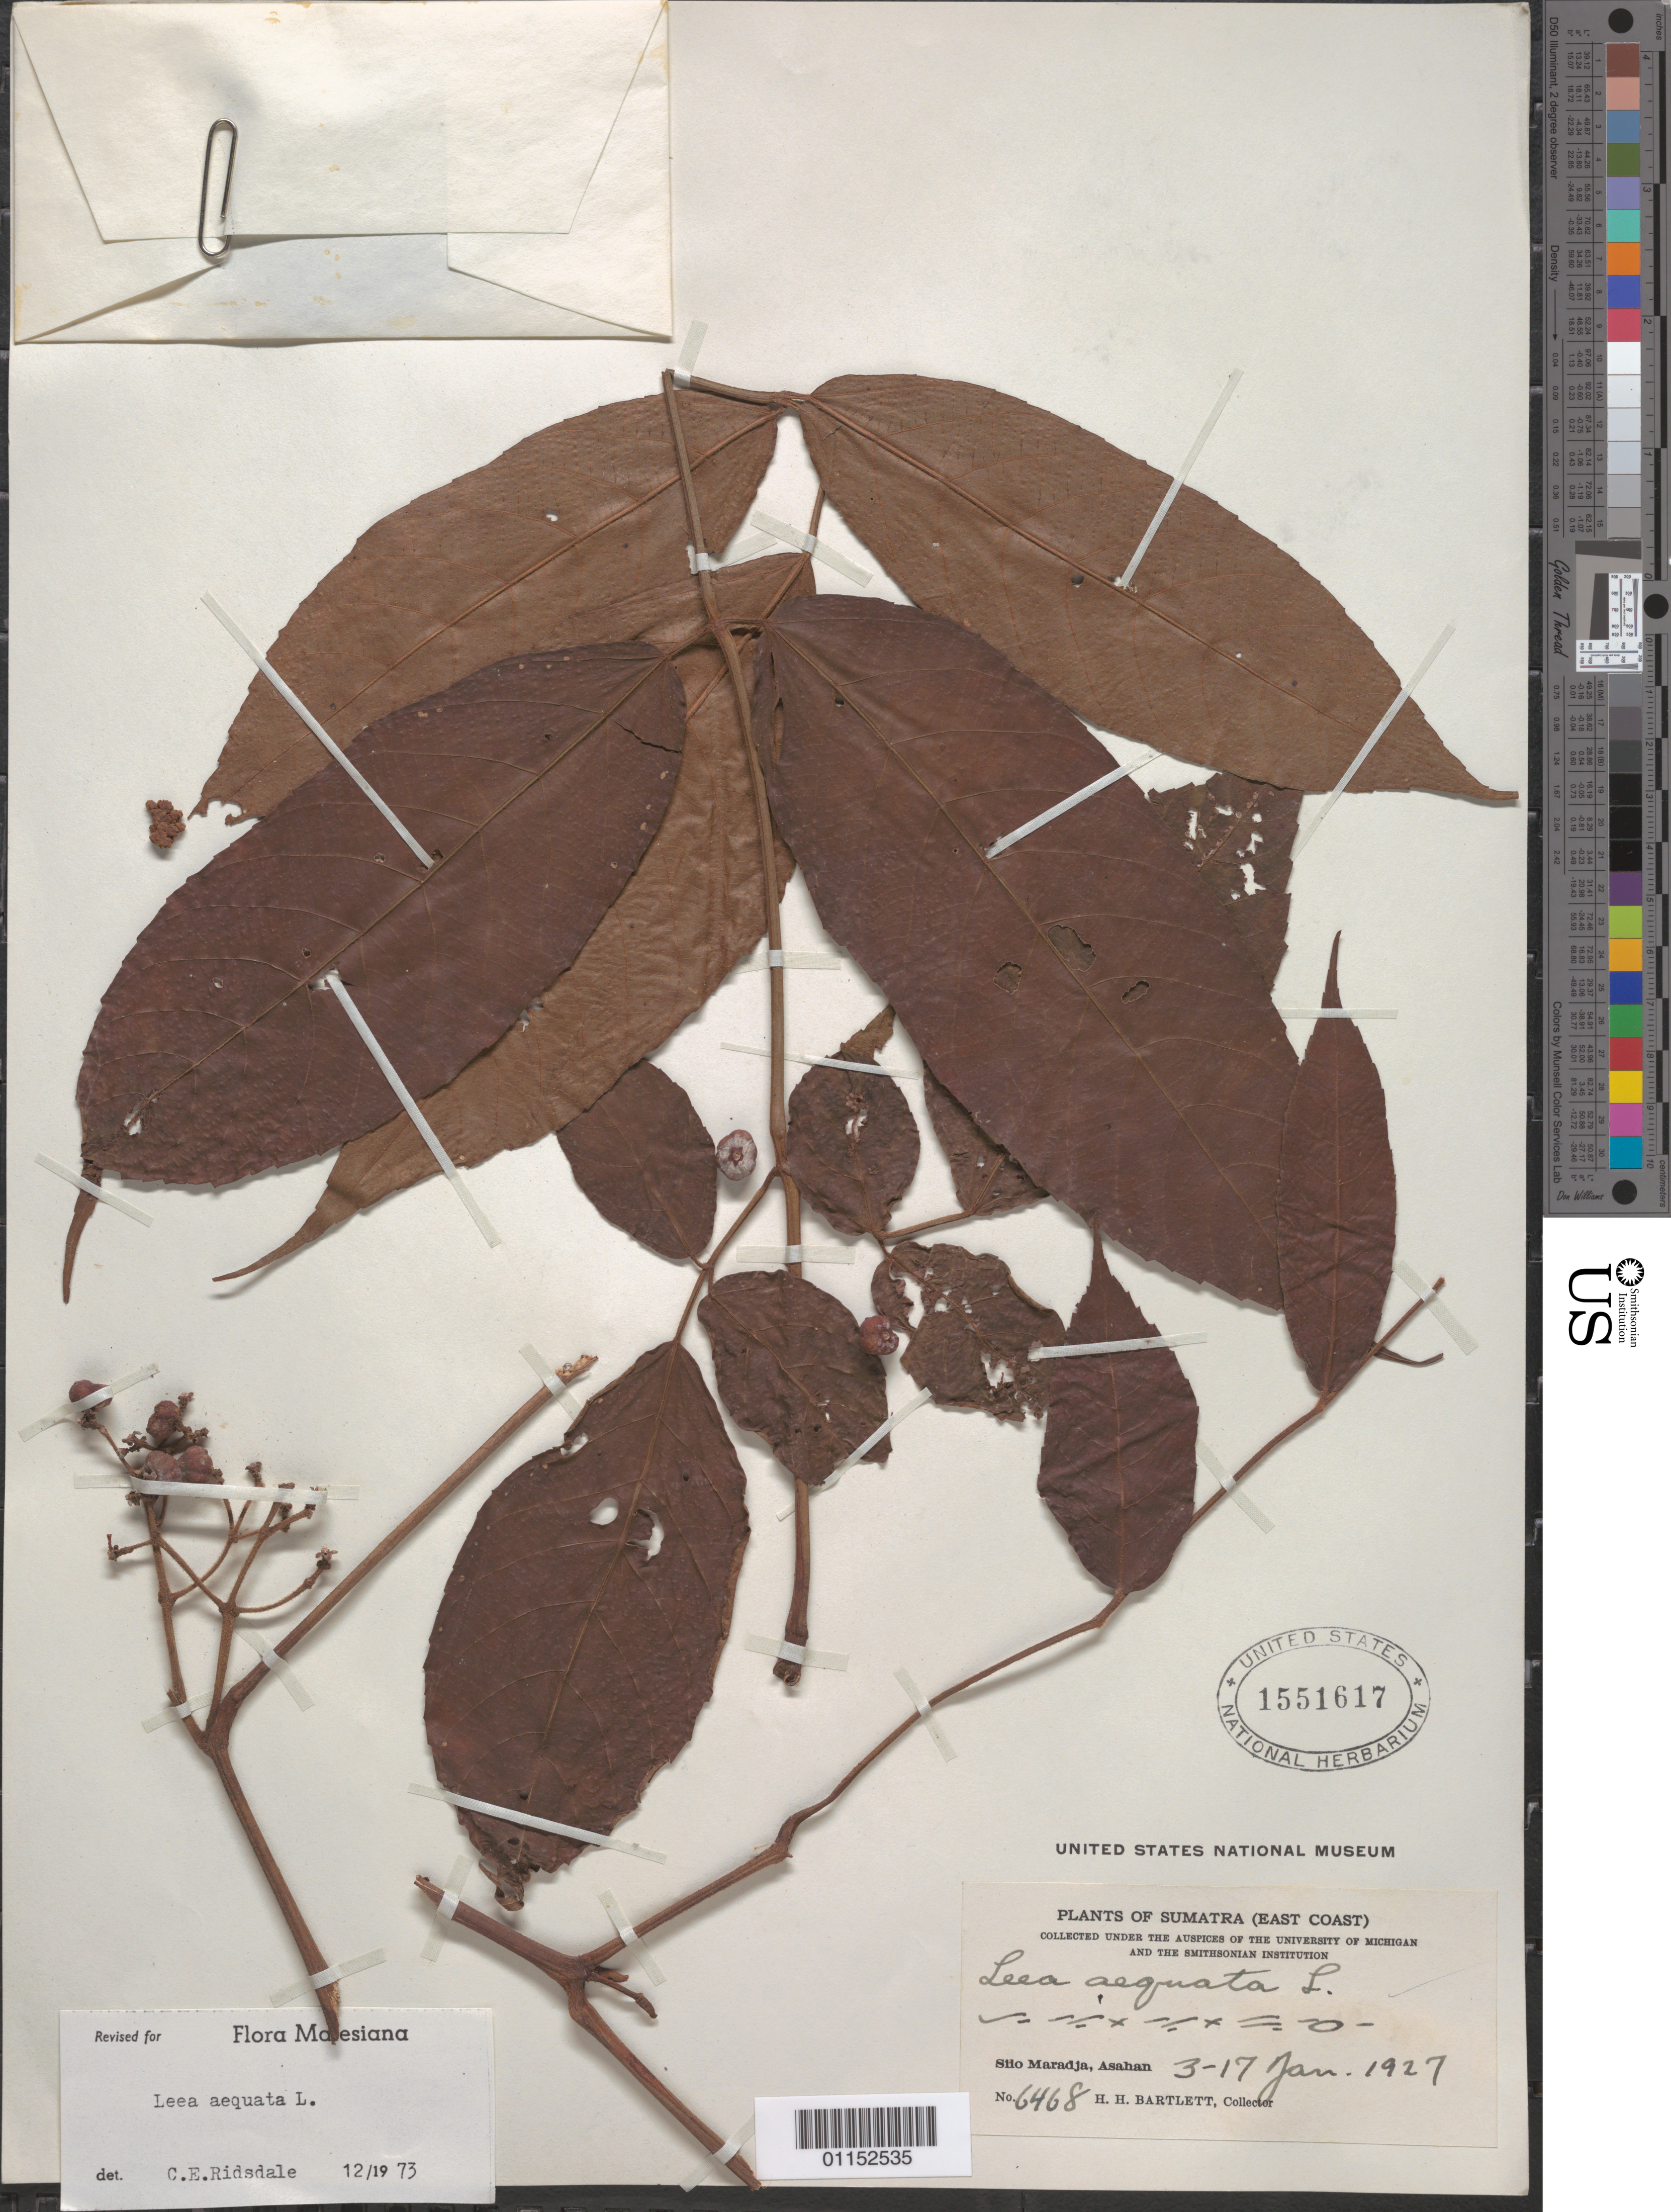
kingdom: Plantae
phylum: Tracheophyta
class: Magnoliopsida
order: Vitales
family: Vitaceae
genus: Leea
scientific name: Leea aequata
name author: L.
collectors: H. H. Bartlett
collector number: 6468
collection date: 1927-01-03/1927-01-17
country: Indonesia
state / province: Sumatra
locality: Silo Maradja, Asahan.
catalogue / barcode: US 1551617